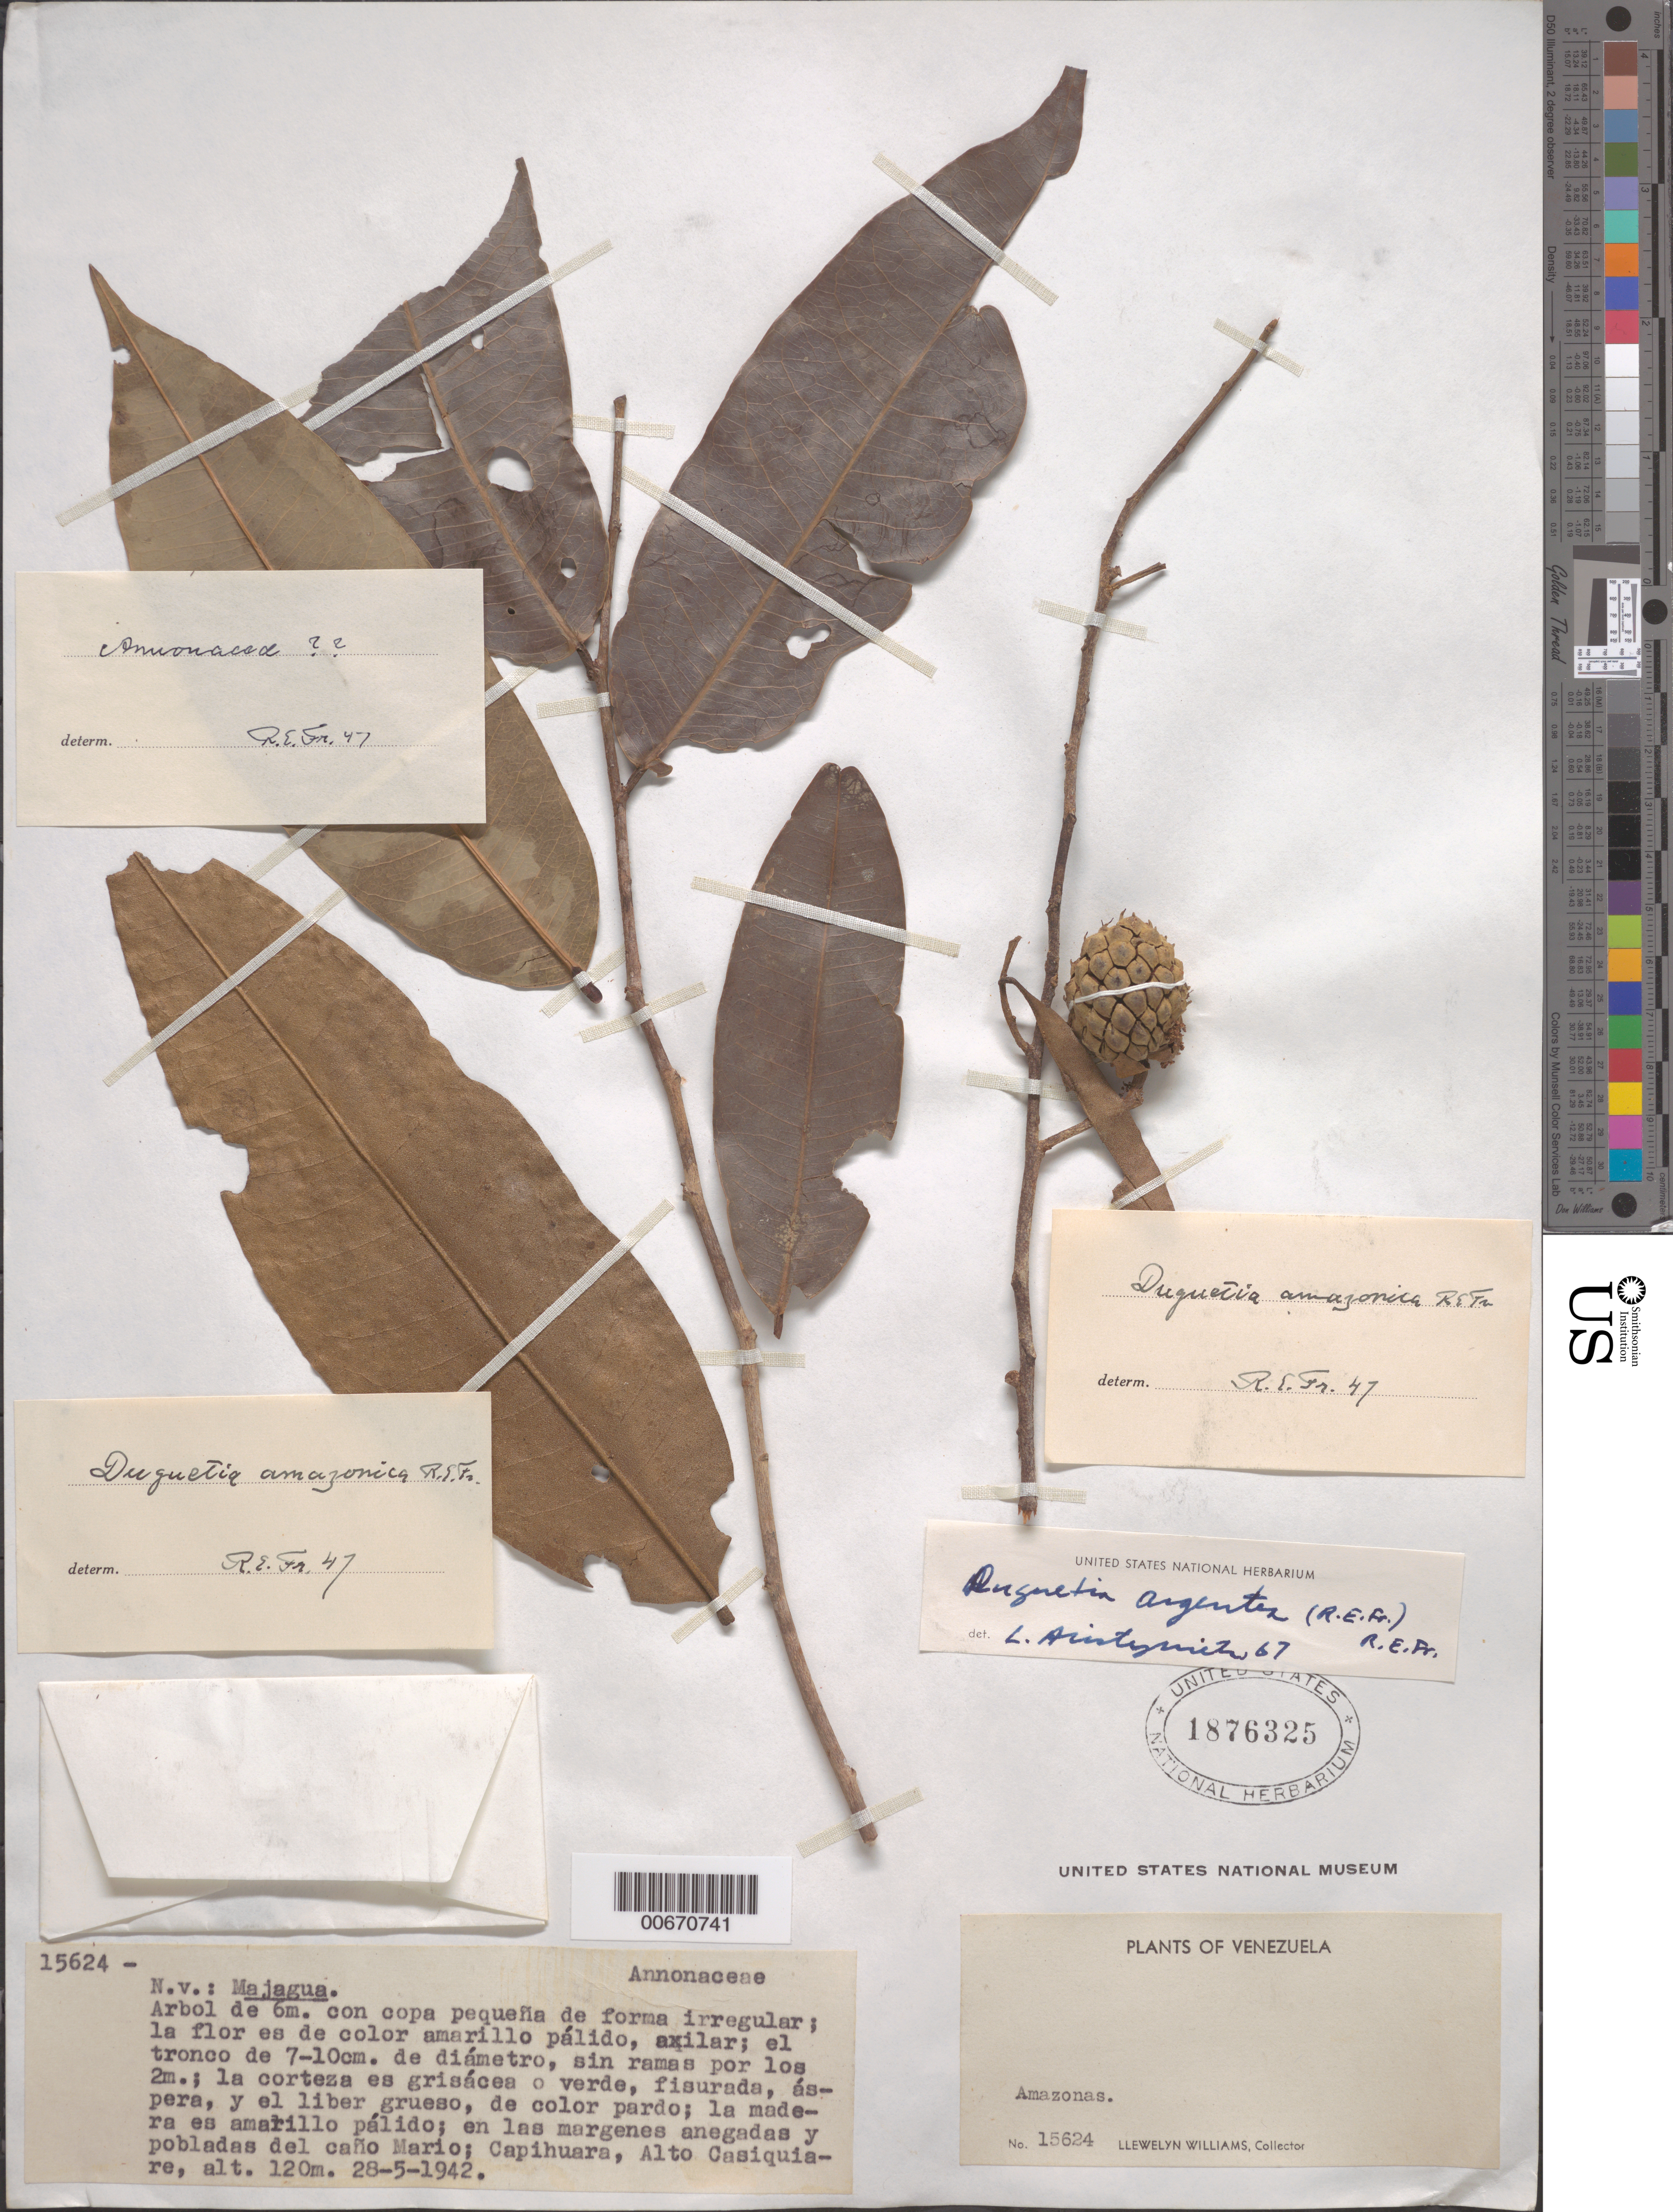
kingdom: Plantae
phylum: Tracheophyta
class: Magnoliopsida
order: Magnoliales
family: Annonaceae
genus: Duguetia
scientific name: Duguetia argentea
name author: (R.E. Fr.) R.E. Fr.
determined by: Aristeguieta, L.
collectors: Ll. Williams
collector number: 15624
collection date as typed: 28-May-42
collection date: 1942-05-28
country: Venezuela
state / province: Amazonas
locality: Capihuara, Alto Casiquiare, Caño Marío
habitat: Margenes anegads y pobladas del caño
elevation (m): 120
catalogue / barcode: US 1876325